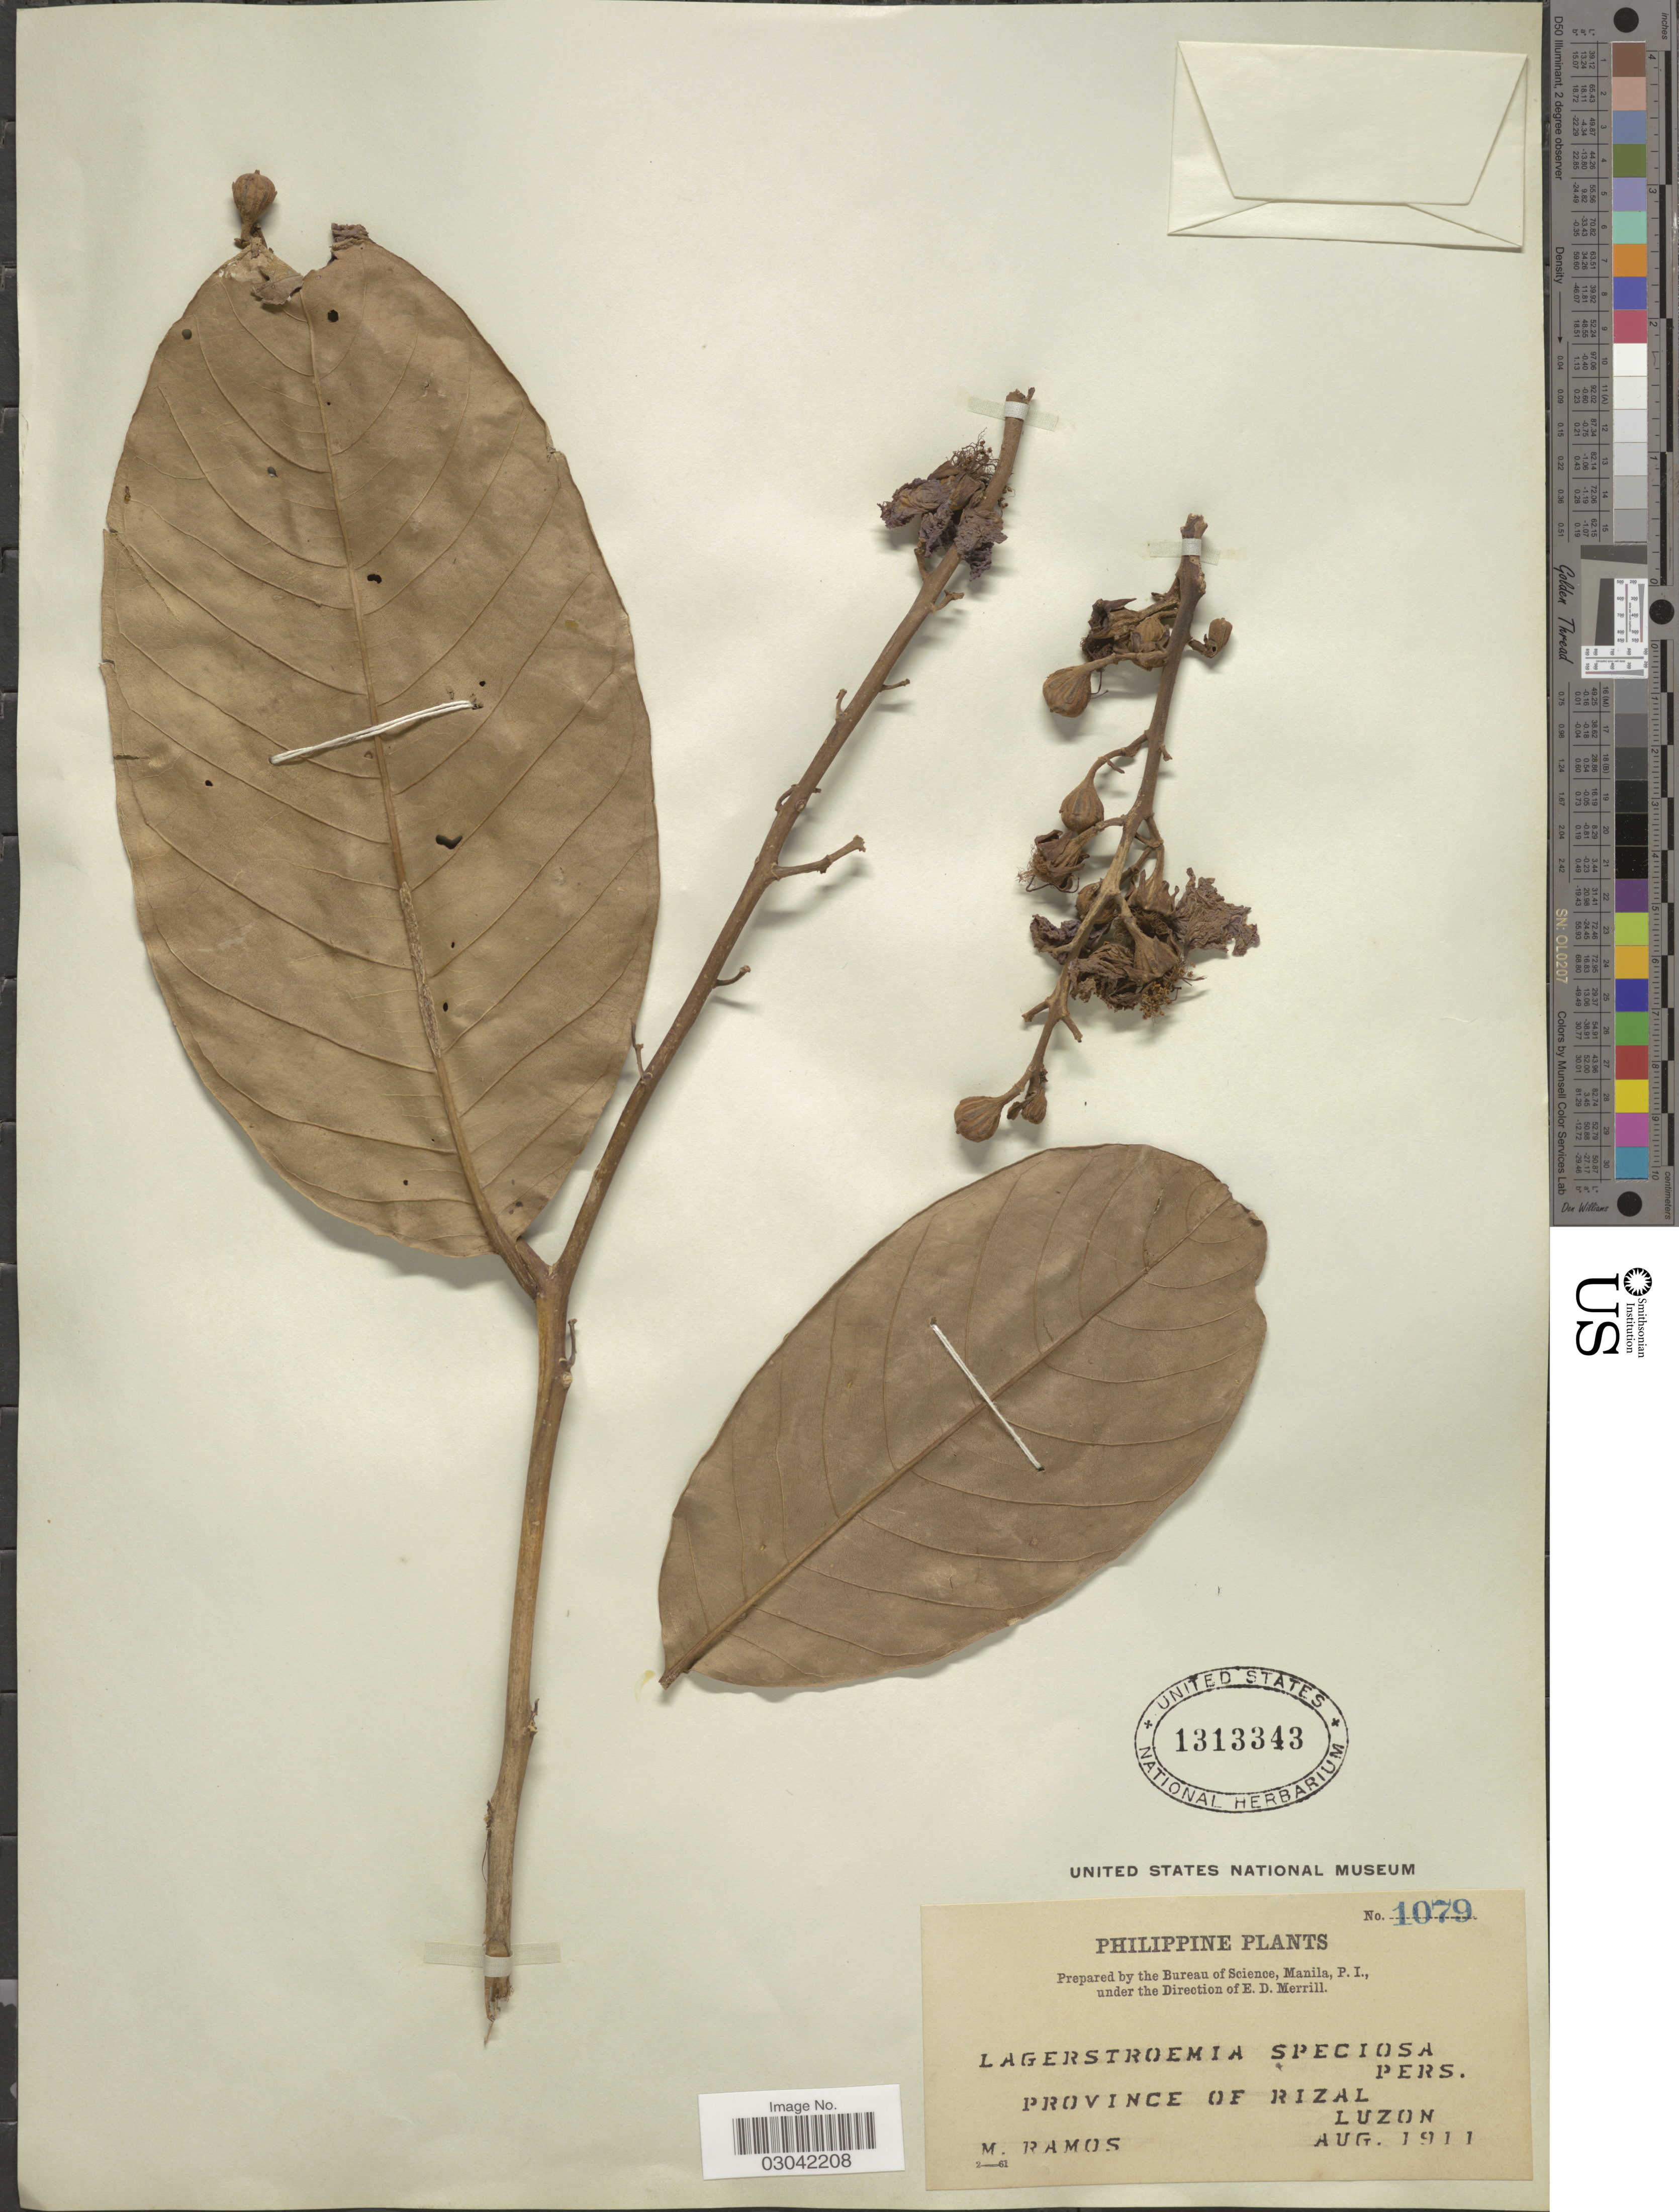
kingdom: Plantae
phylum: Tracheophyta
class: Magnoliopsida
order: Myrtales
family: Lythraceae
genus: Lagerstroemia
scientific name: Lagerstroemia speciosa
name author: (L.) Pers.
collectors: M. Ramos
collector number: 1079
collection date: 1911-08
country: Philippines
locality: Province of Rizal, Luzon.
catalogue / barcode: US 1313343